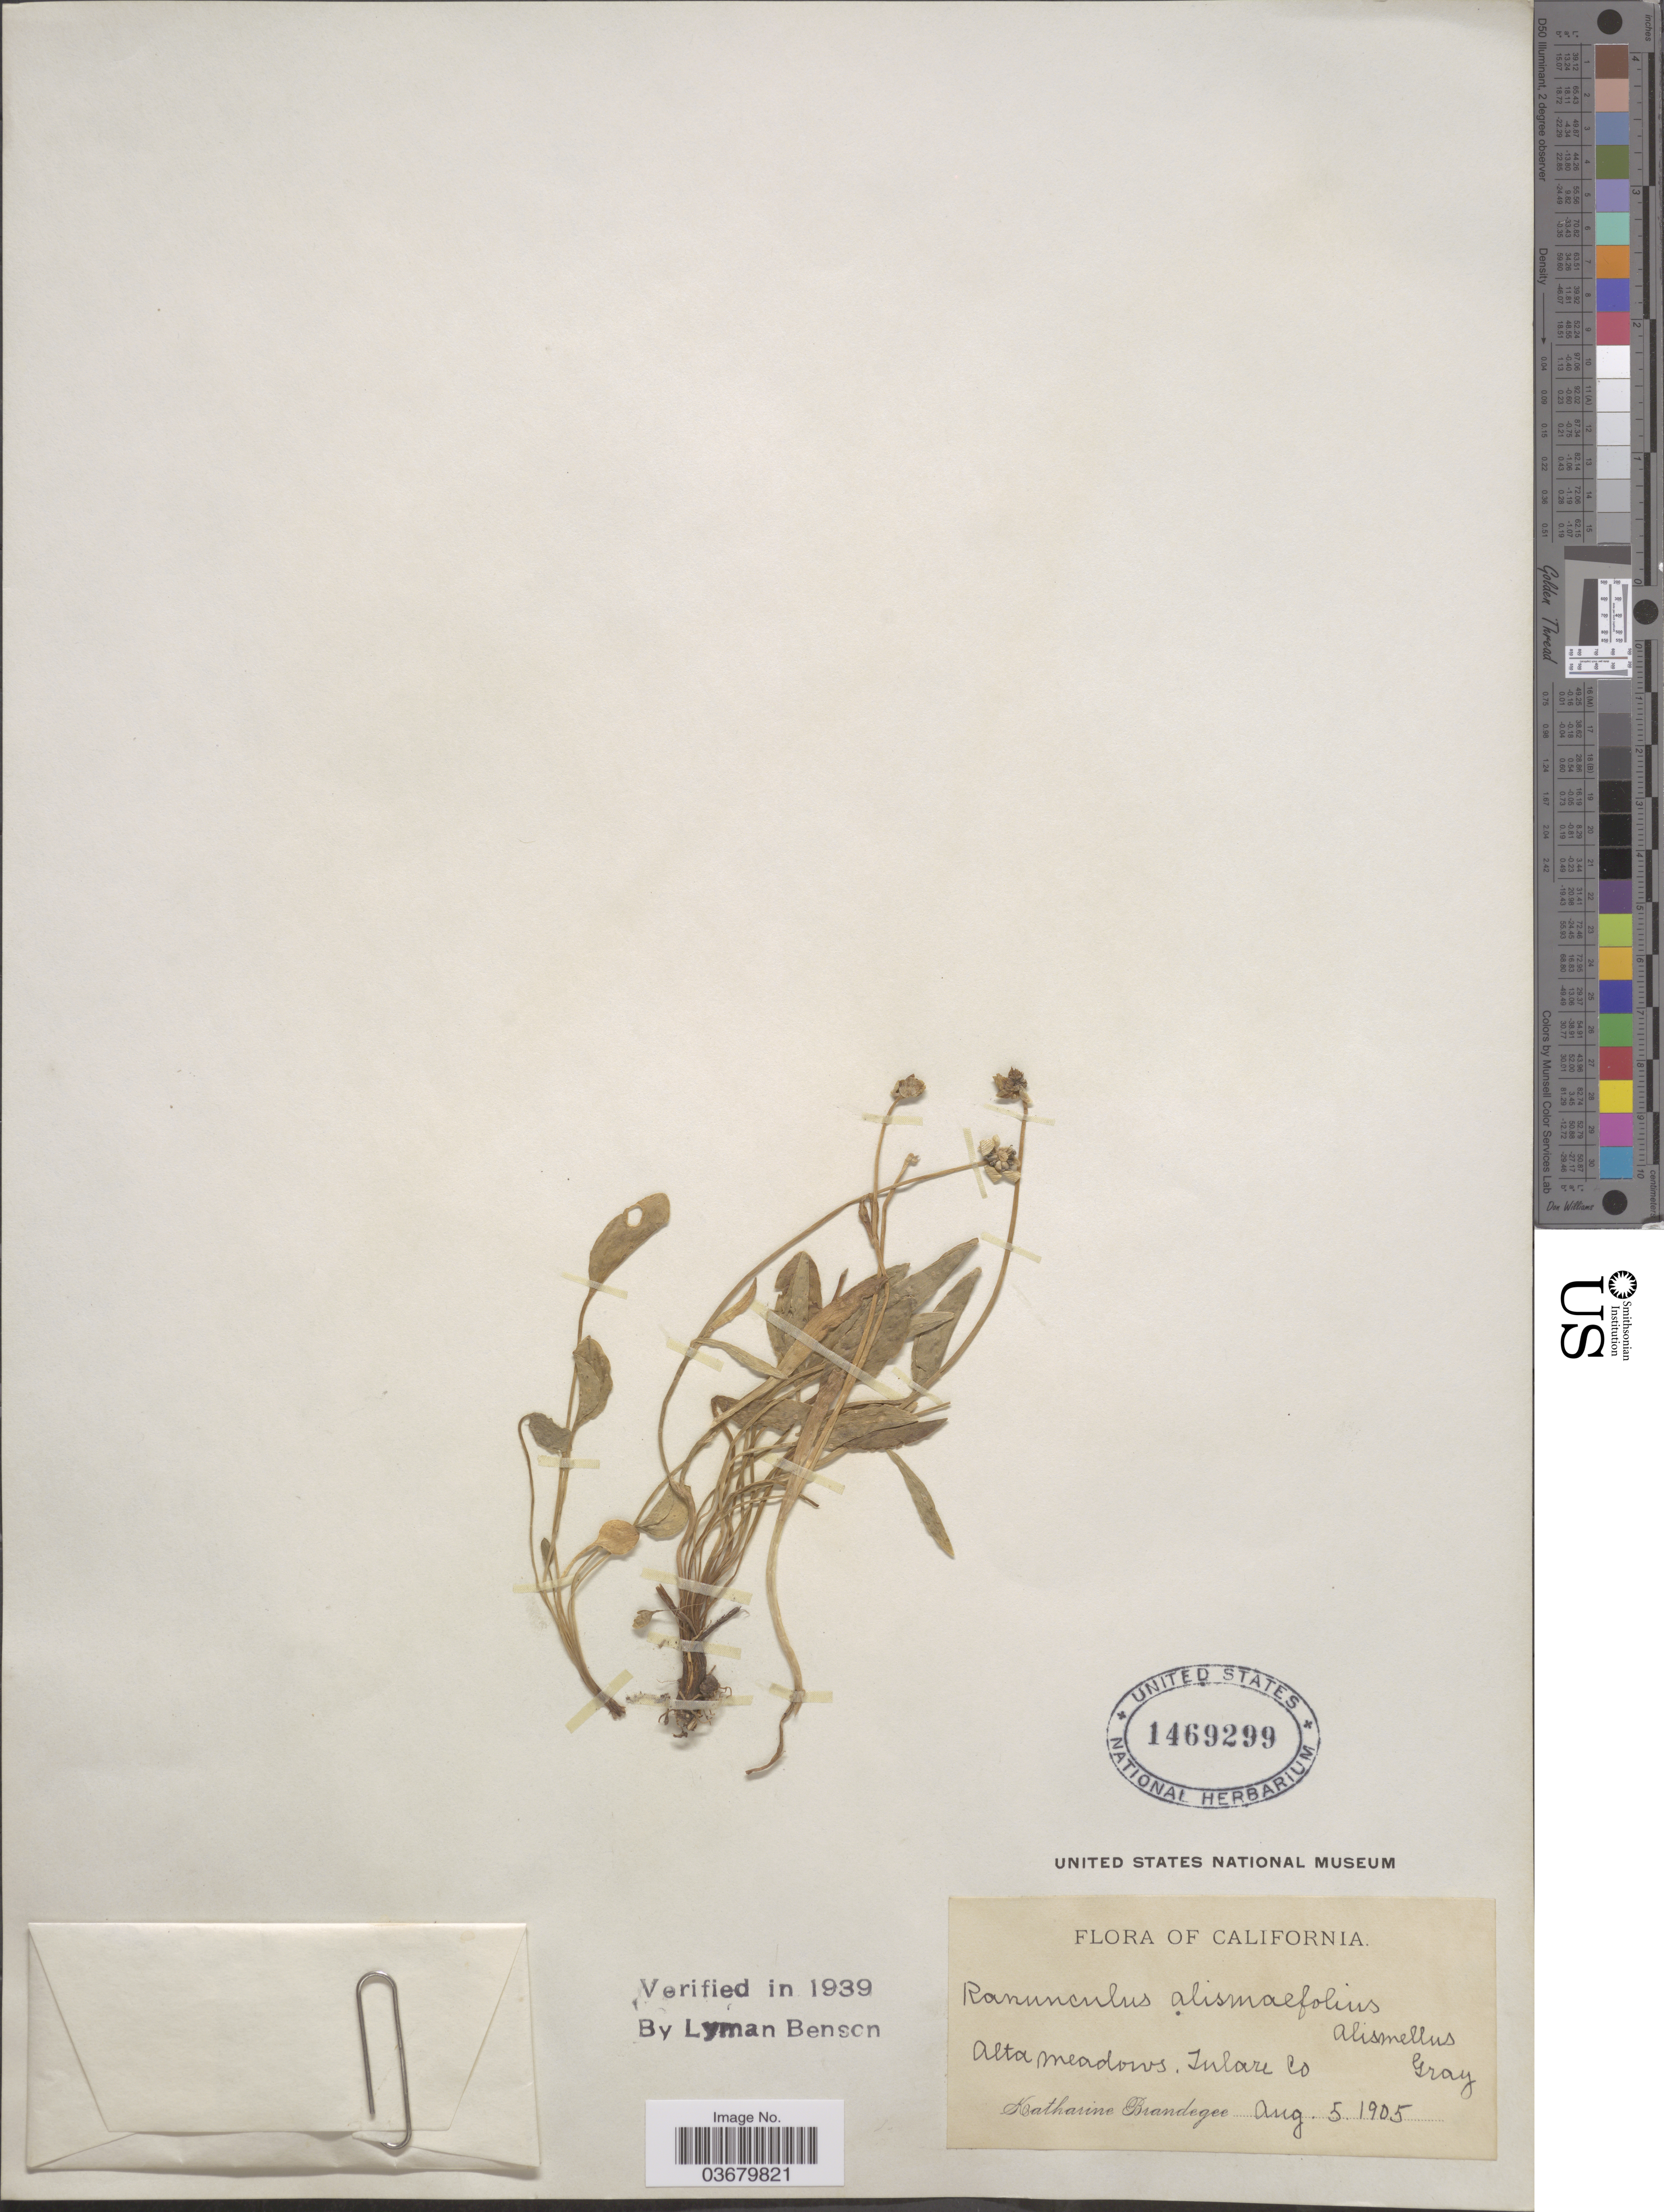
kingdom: Plantae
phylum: Tracheophyta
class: Magnoliopsida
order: Ranunculales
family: Ranunculaceae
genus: Ranunculus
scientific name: Ranunculus alismifolius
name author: Geyer ex Benth.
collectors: M. K. Brandegee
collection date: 1905-08-05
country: United States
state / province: California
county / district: Tulare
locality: Alta Meadows, Tulare Co.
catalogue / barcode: US 1469299